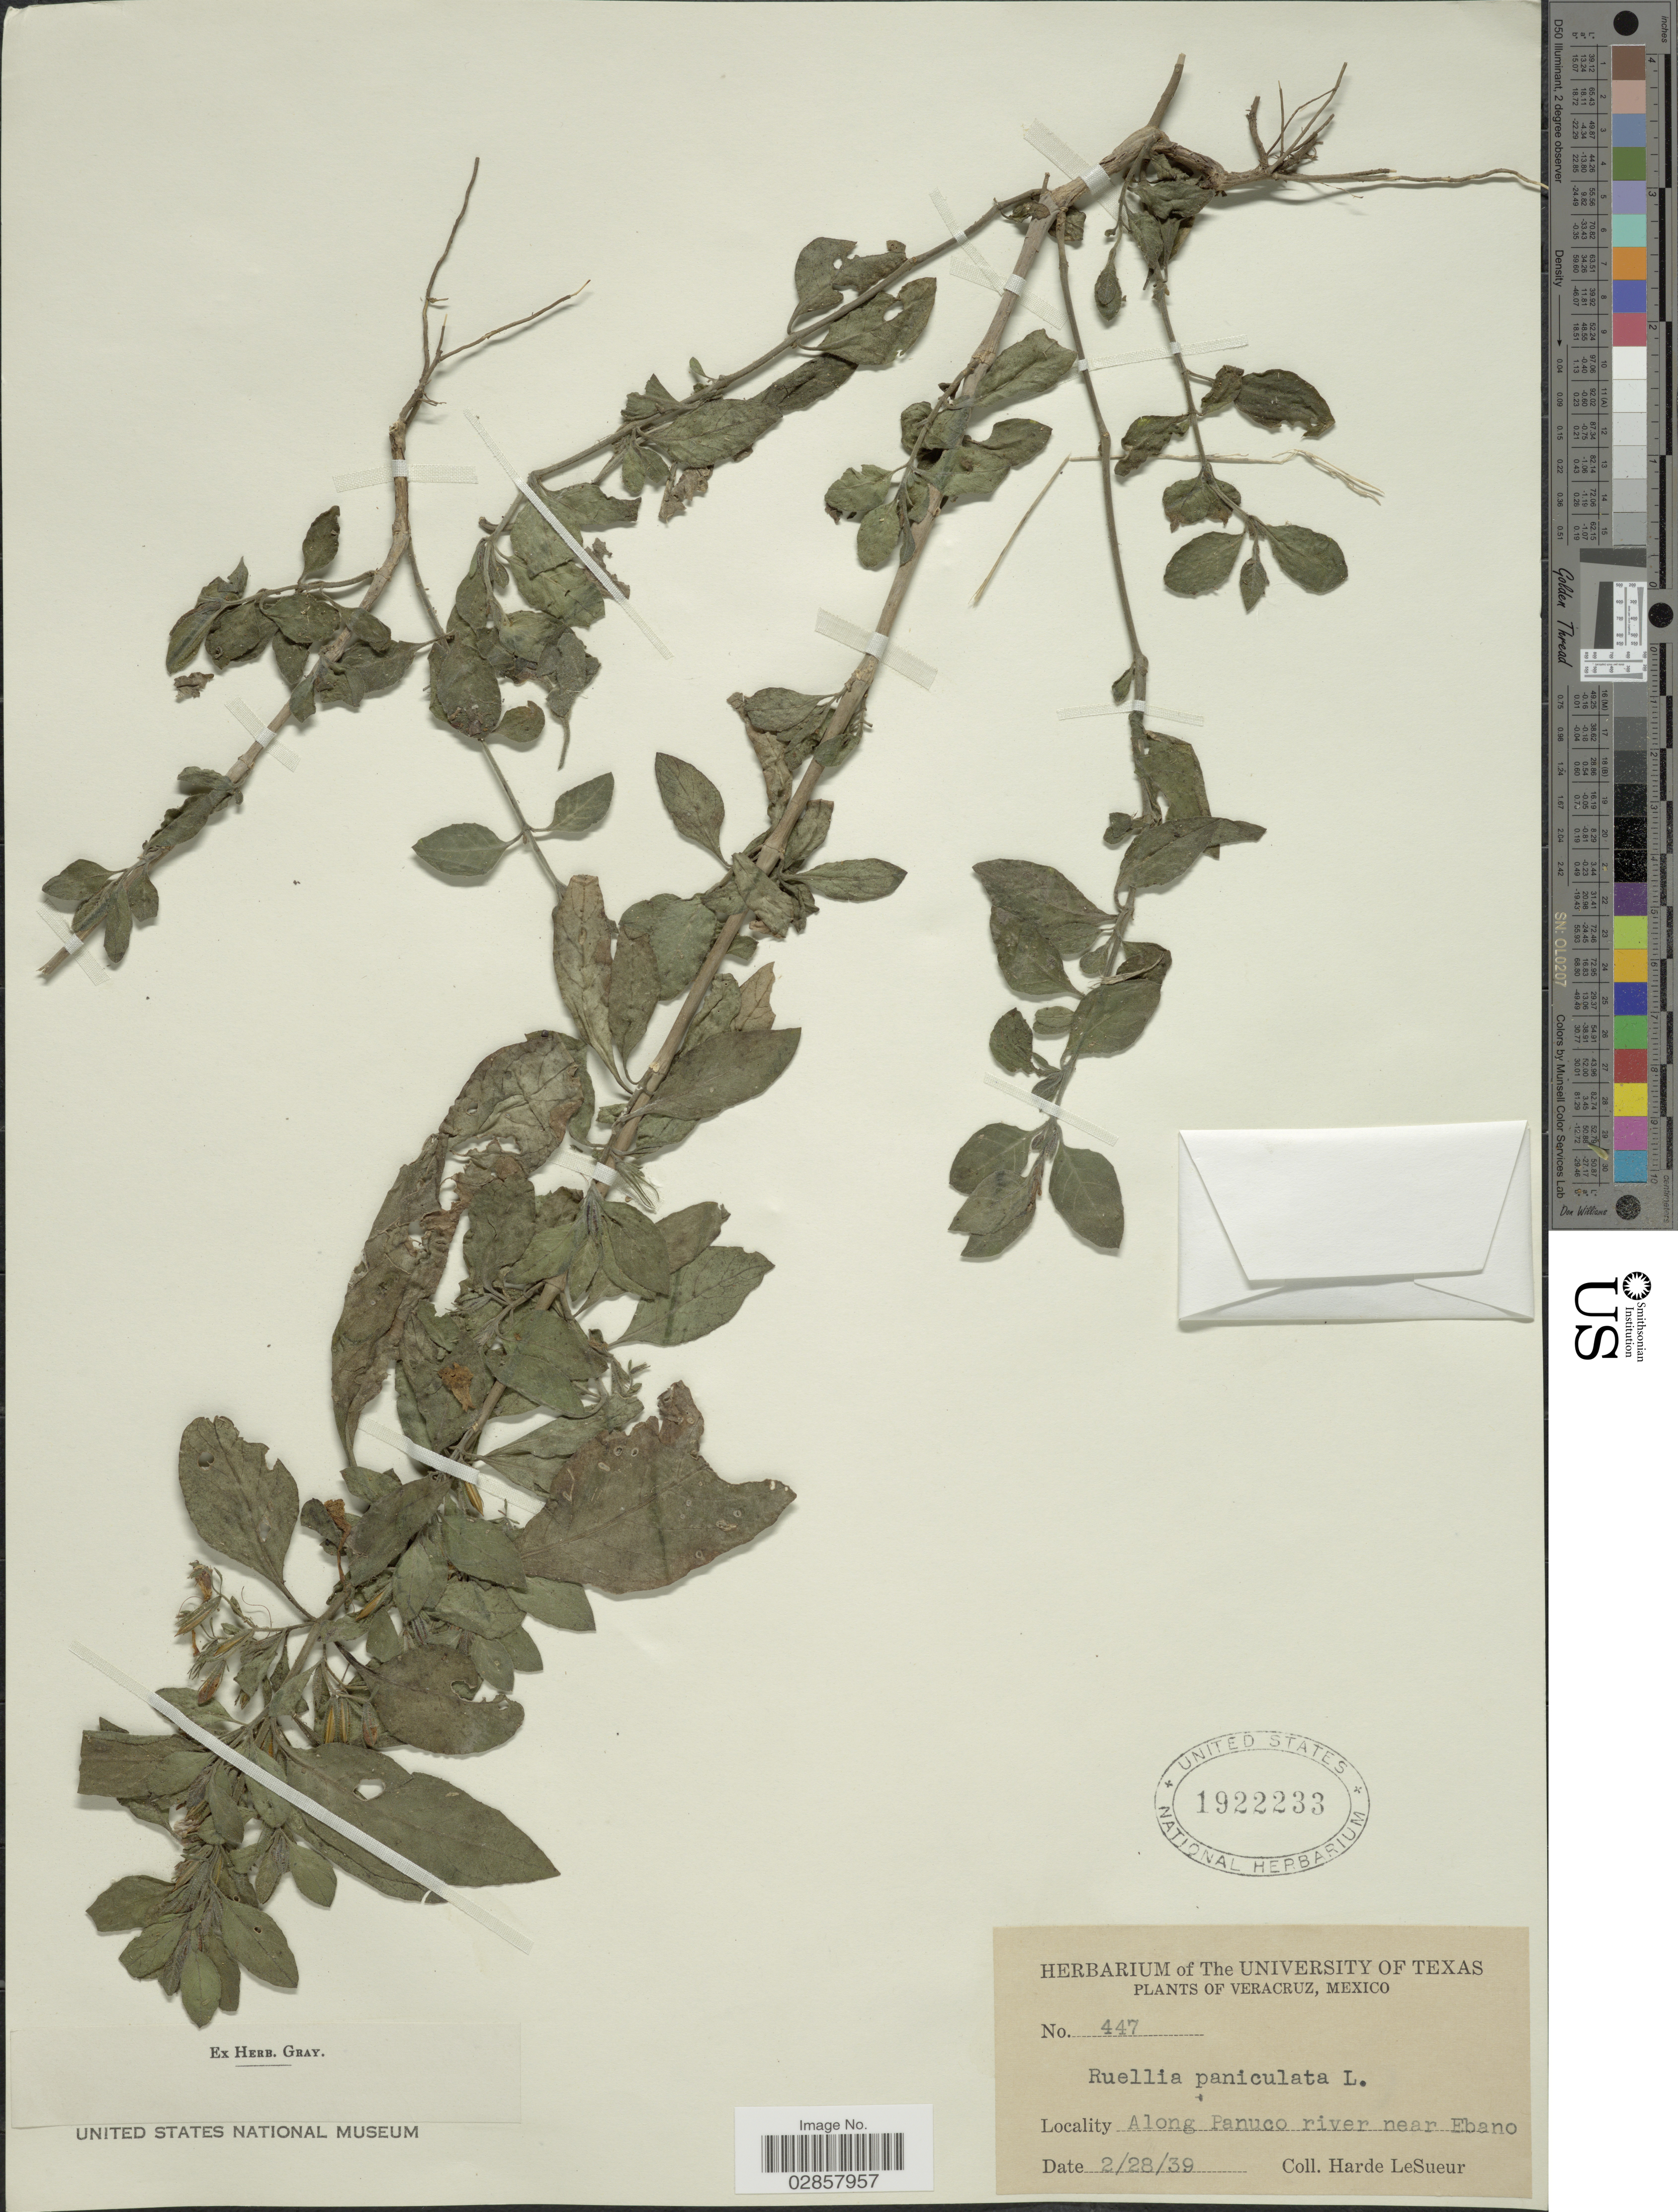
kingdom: Plantae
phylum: Tracheophyta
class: Magnoliopsida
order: Lamiales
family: Acanthaceae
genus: Ruellia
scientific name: Ruellia paniculata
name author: L.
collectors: H. LeSueur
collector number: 447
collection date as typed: Transcribed d/m/y: 28/2/39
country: Mexico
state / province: Veracruz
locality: Veracruz. Along Panuco river near Ebano.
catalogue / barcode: US 1922233